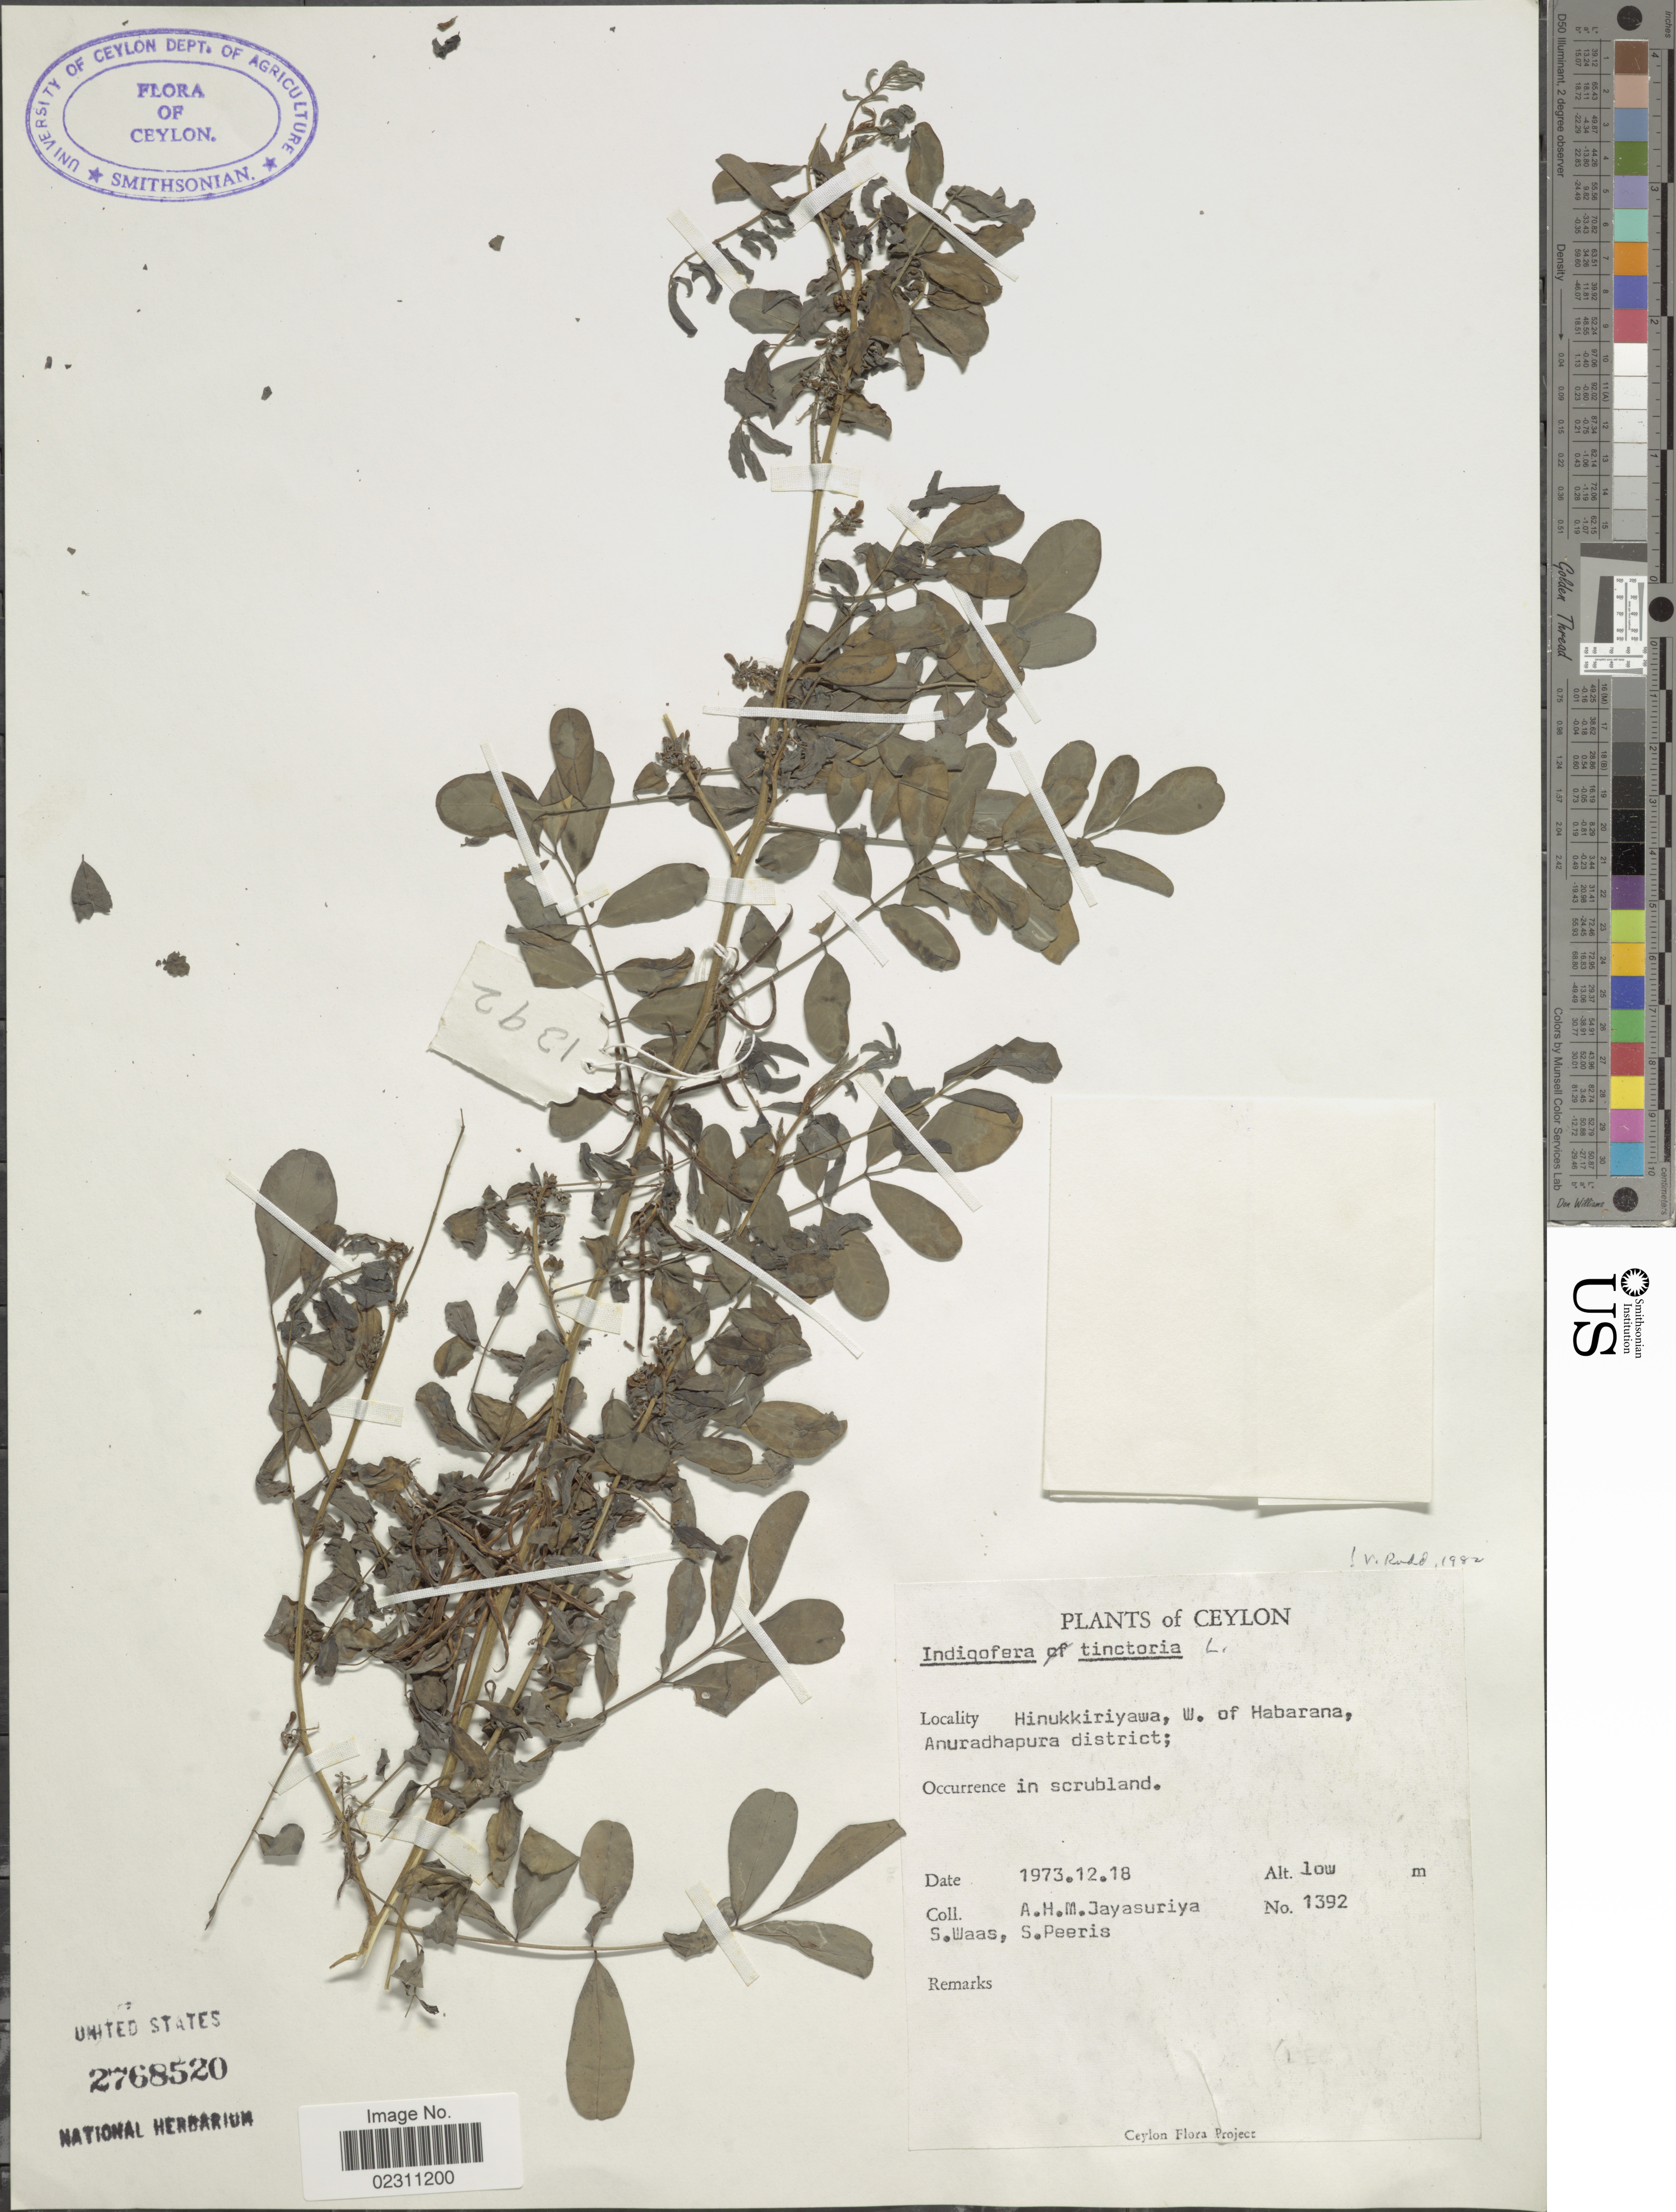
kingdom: Plantae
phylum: Tracheophyta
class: Magnoliopsida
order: Fabales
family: Fabaceae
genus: Indigofera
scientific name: Indigofera tinctoria sensu Naves non L.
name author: Naves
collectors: A. H. Jayasuriya, S. Waas & S. Peeris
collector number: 1392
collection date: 1973-12-18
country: Sri Lanka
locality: Ceylon Hinukkiriyawa, W. of Habarana, Anuradhapura district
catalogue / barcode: US 2768520